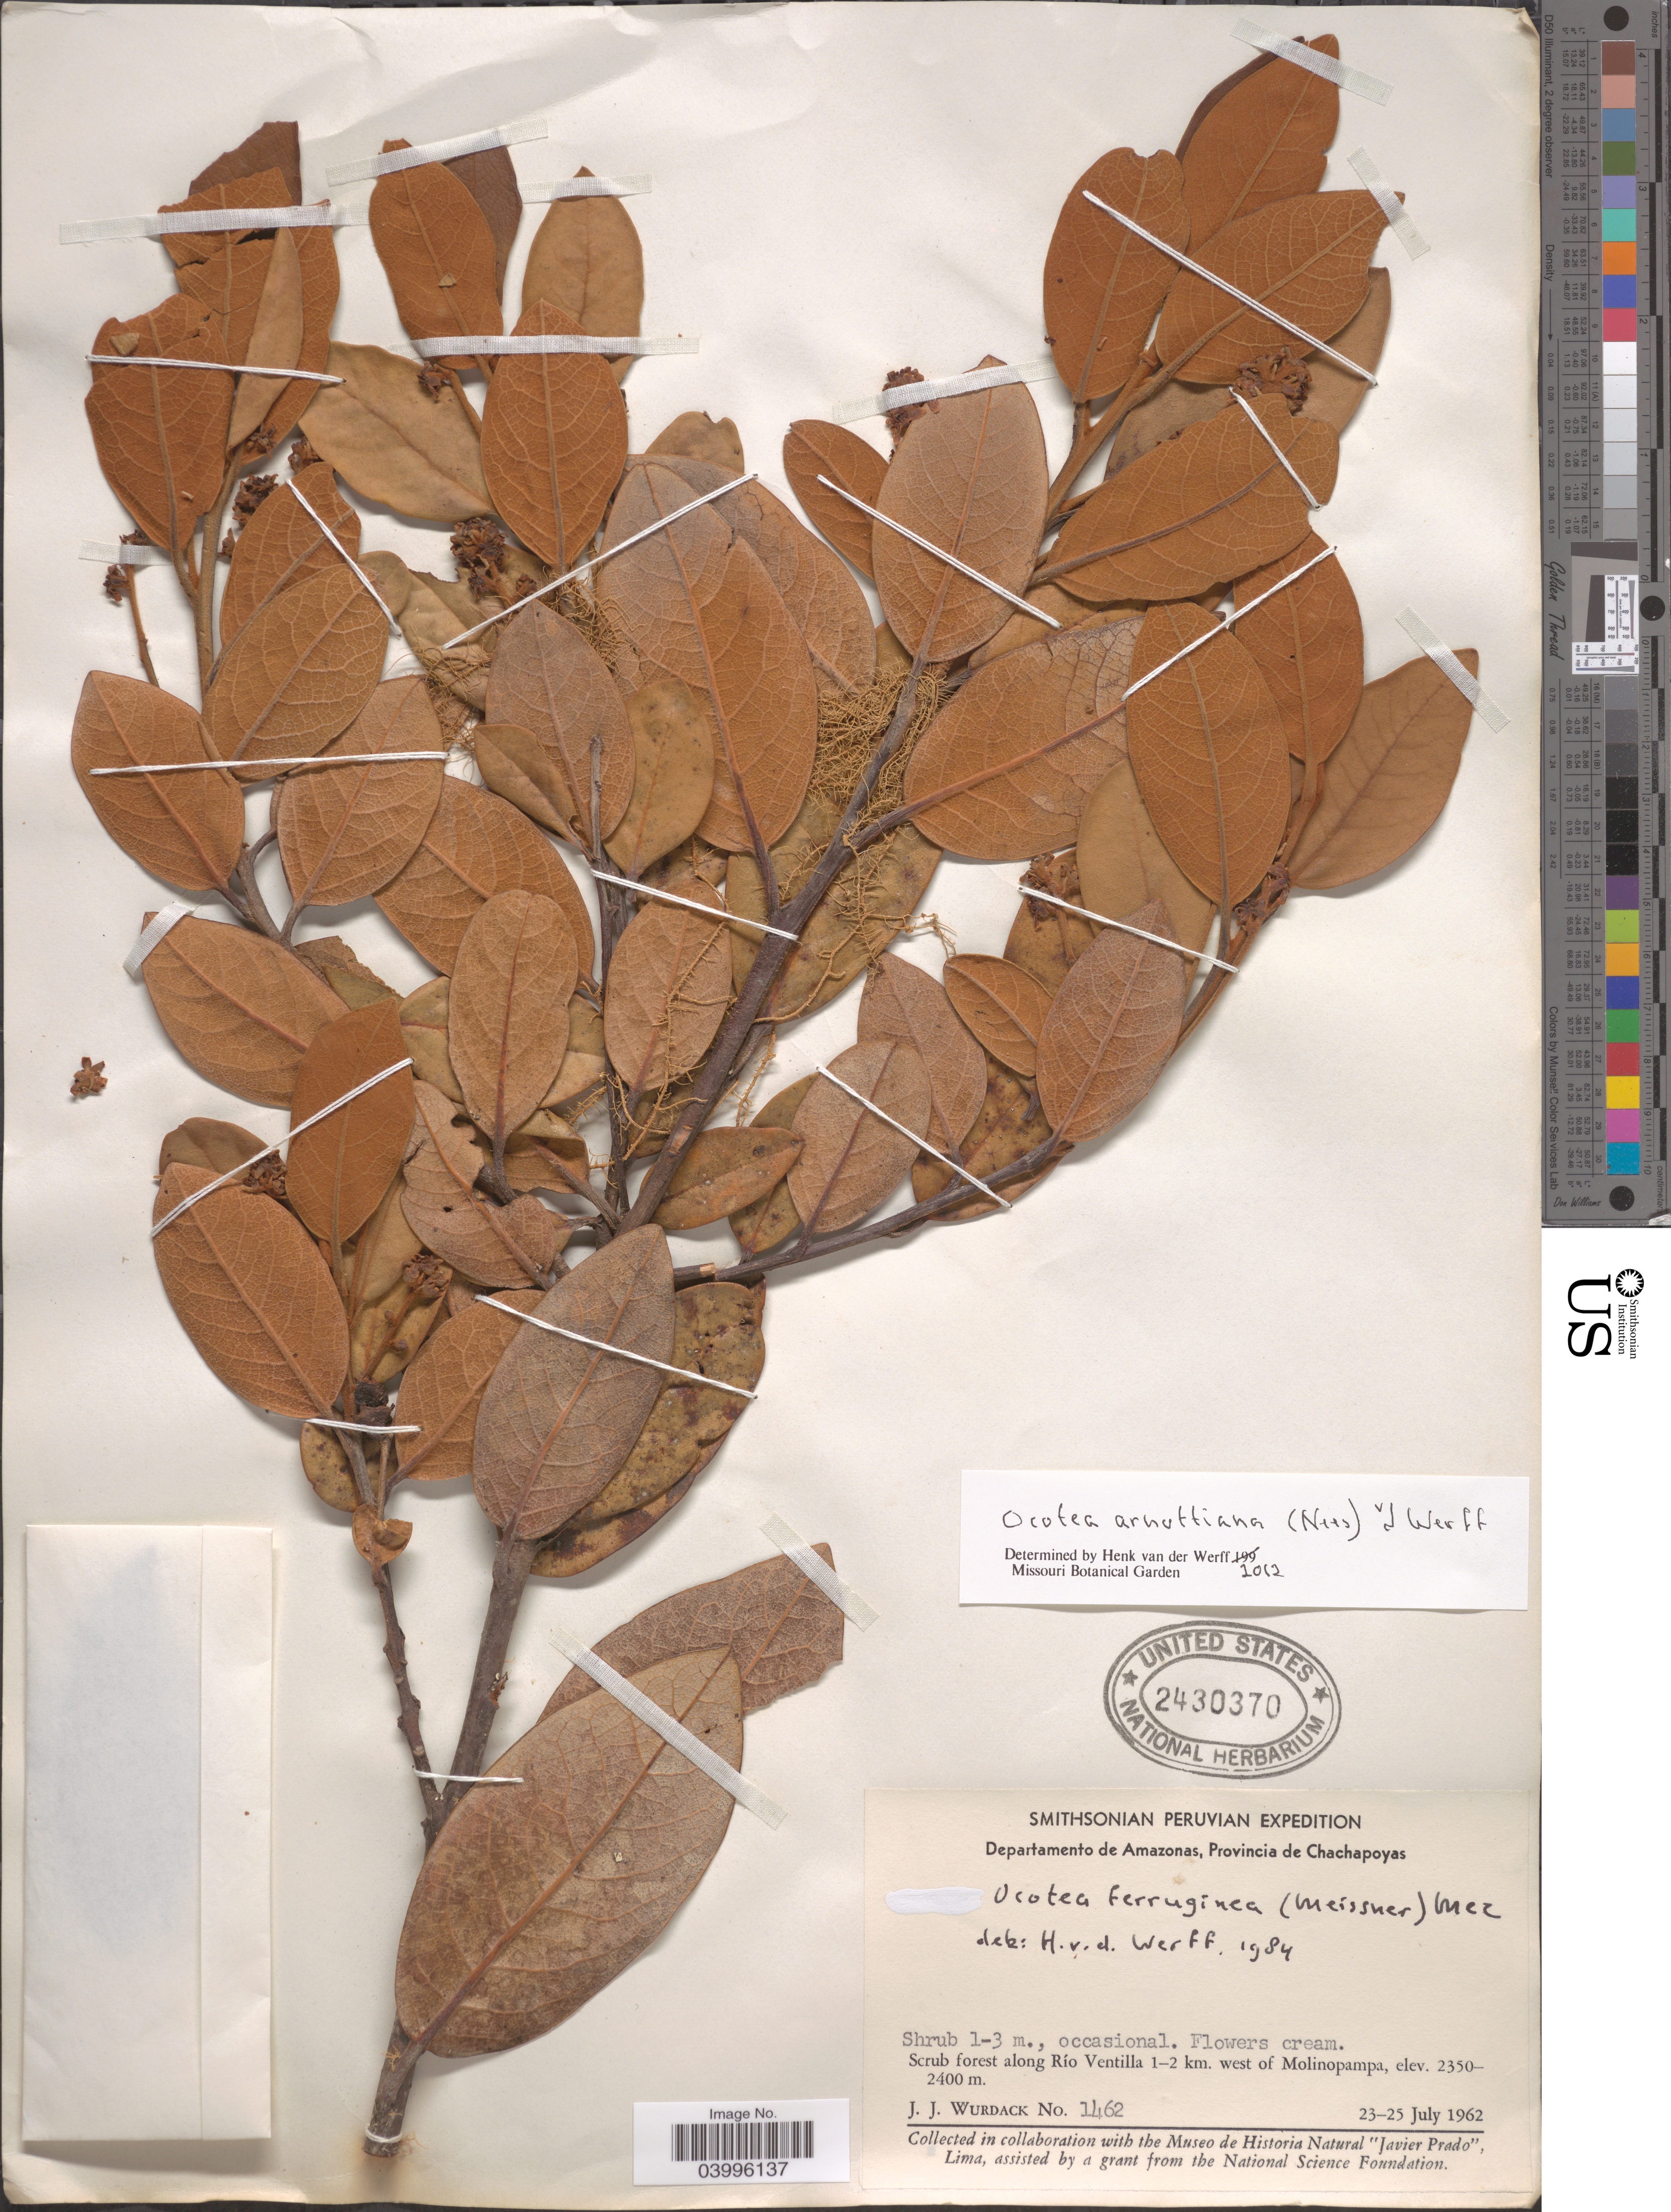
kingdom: Plantae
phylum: Tracheophyta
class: Magnoliopsida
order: Laurales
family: Lauraceae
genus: Ocotea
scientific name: Ocotea arnottiana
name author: (Nees) van der Werff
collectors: J. J. Wurdack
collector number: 1462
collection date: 1962-07-23/1962-07-25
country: Peru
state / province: Amazonas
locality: Departamento de Amazonas, Provincia de Chachapoyas. Scrub forest along Río Ventilla 1-2 km west of Molinopampa.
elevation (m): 2350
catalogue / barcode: US 2430370